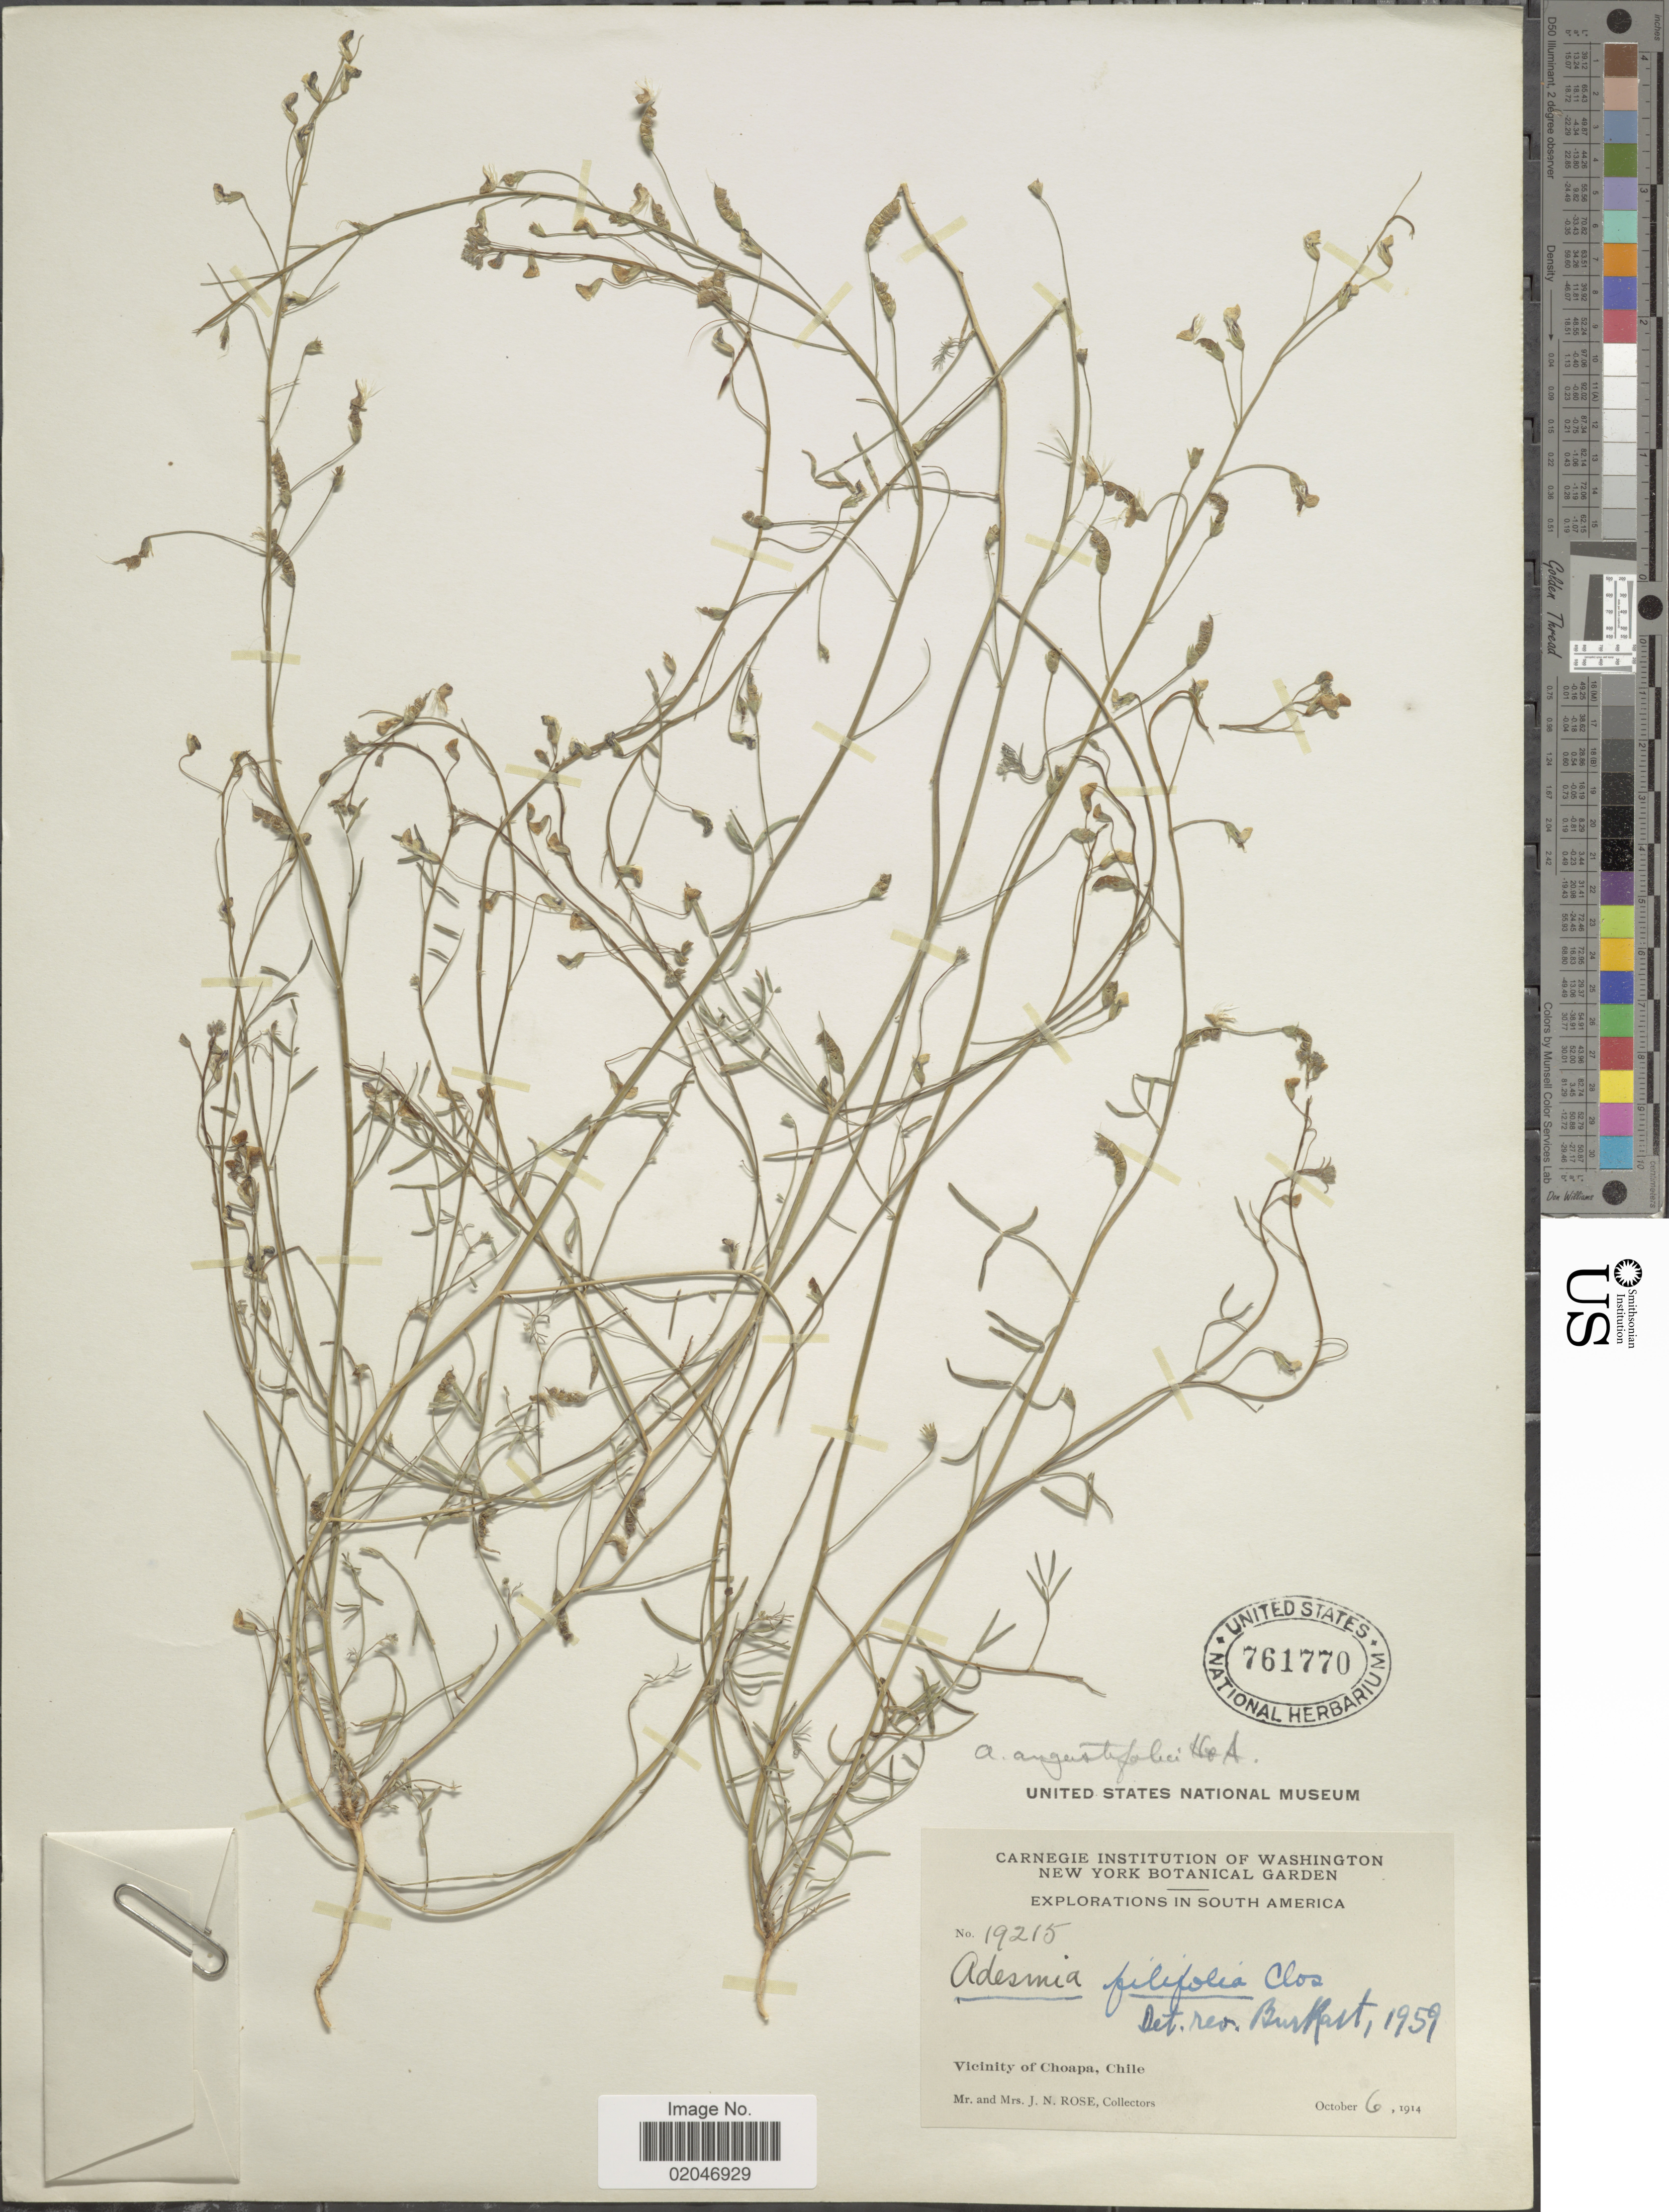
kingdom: Plantae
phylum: Tracheophyta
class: Magnoliopsida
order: Fabales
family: Fabaceae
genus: Adesmia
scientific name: Adesmia filifolia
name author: Clos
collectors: J. N. Rose & L. B. Rose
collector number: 19215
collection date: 1914-10-06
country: Chile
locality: Vicinity of Choapa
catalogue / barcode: US 761770